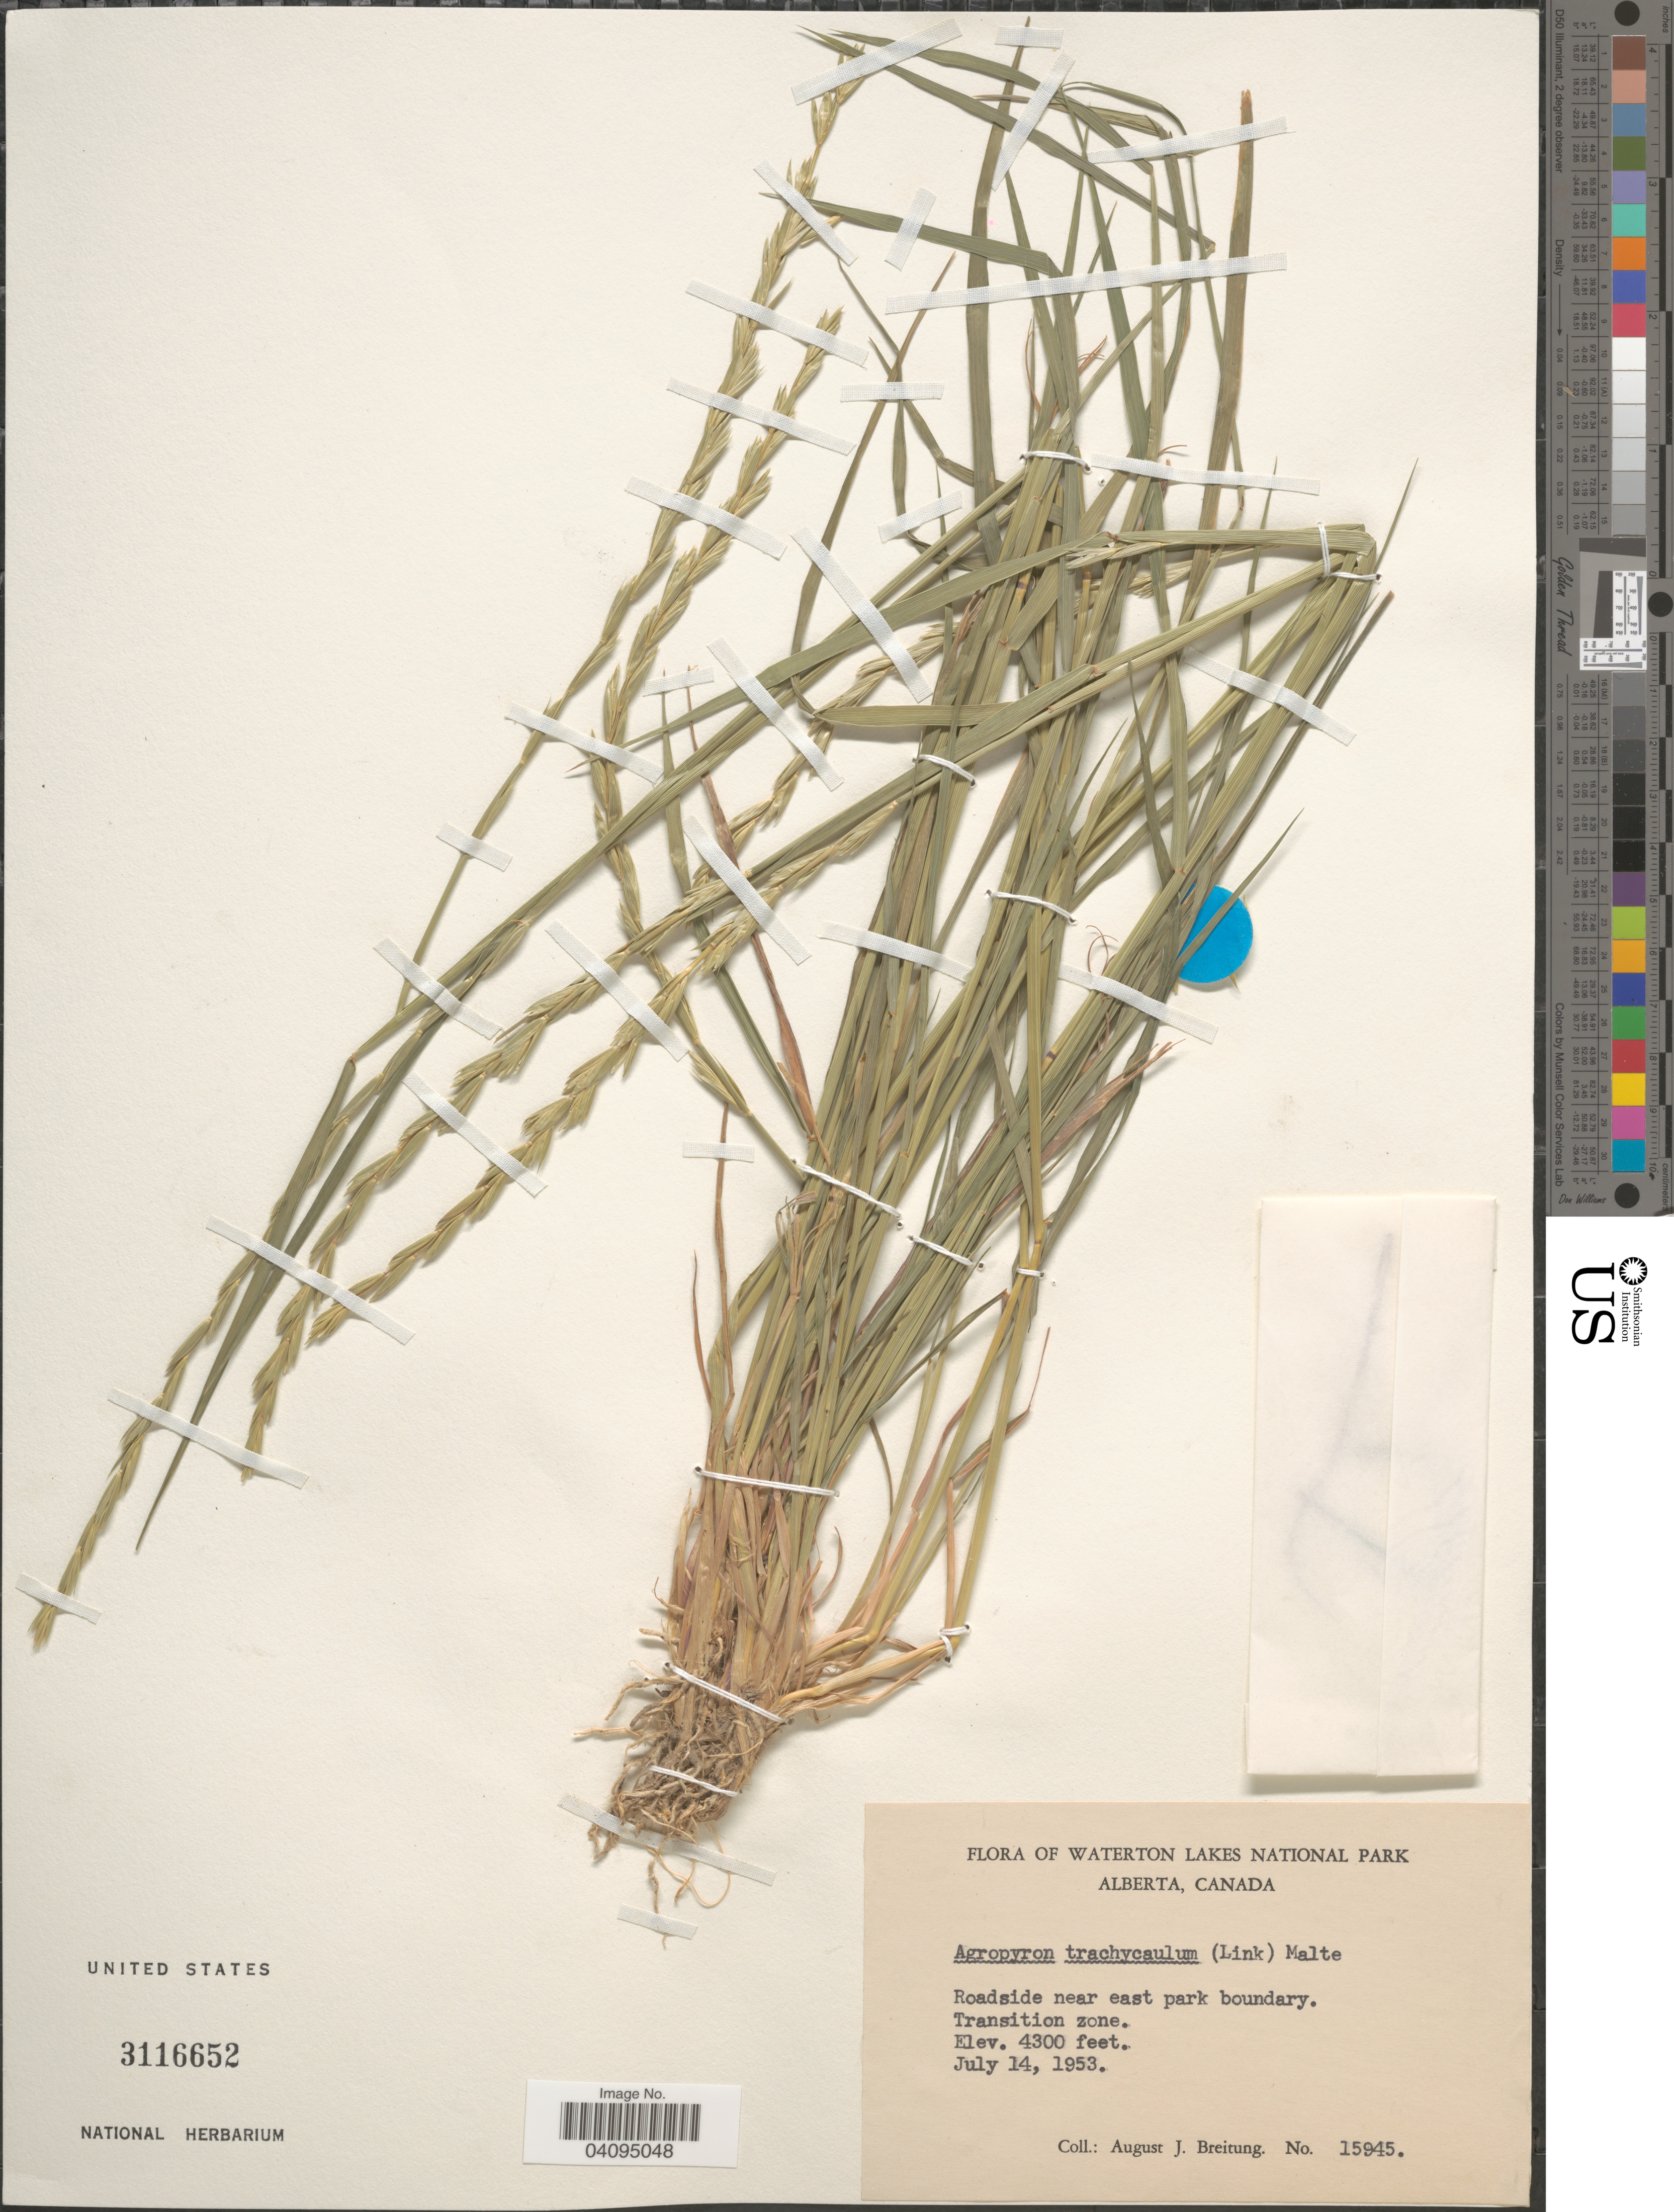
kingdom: Plantae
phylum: Tracheophyta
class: Liliopsida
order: Poales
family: Poaceae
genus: Elymus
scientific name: Elymus trachycaulus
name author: (Link) Gould ex Shinners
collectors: A. Breitung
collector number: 15945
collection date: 1953-07-14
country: Canada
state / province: Alberta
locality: Waterton Lakes National Park. Roadside near east park boundary. Transition zone.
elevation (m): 1311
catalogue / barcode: US 3116652